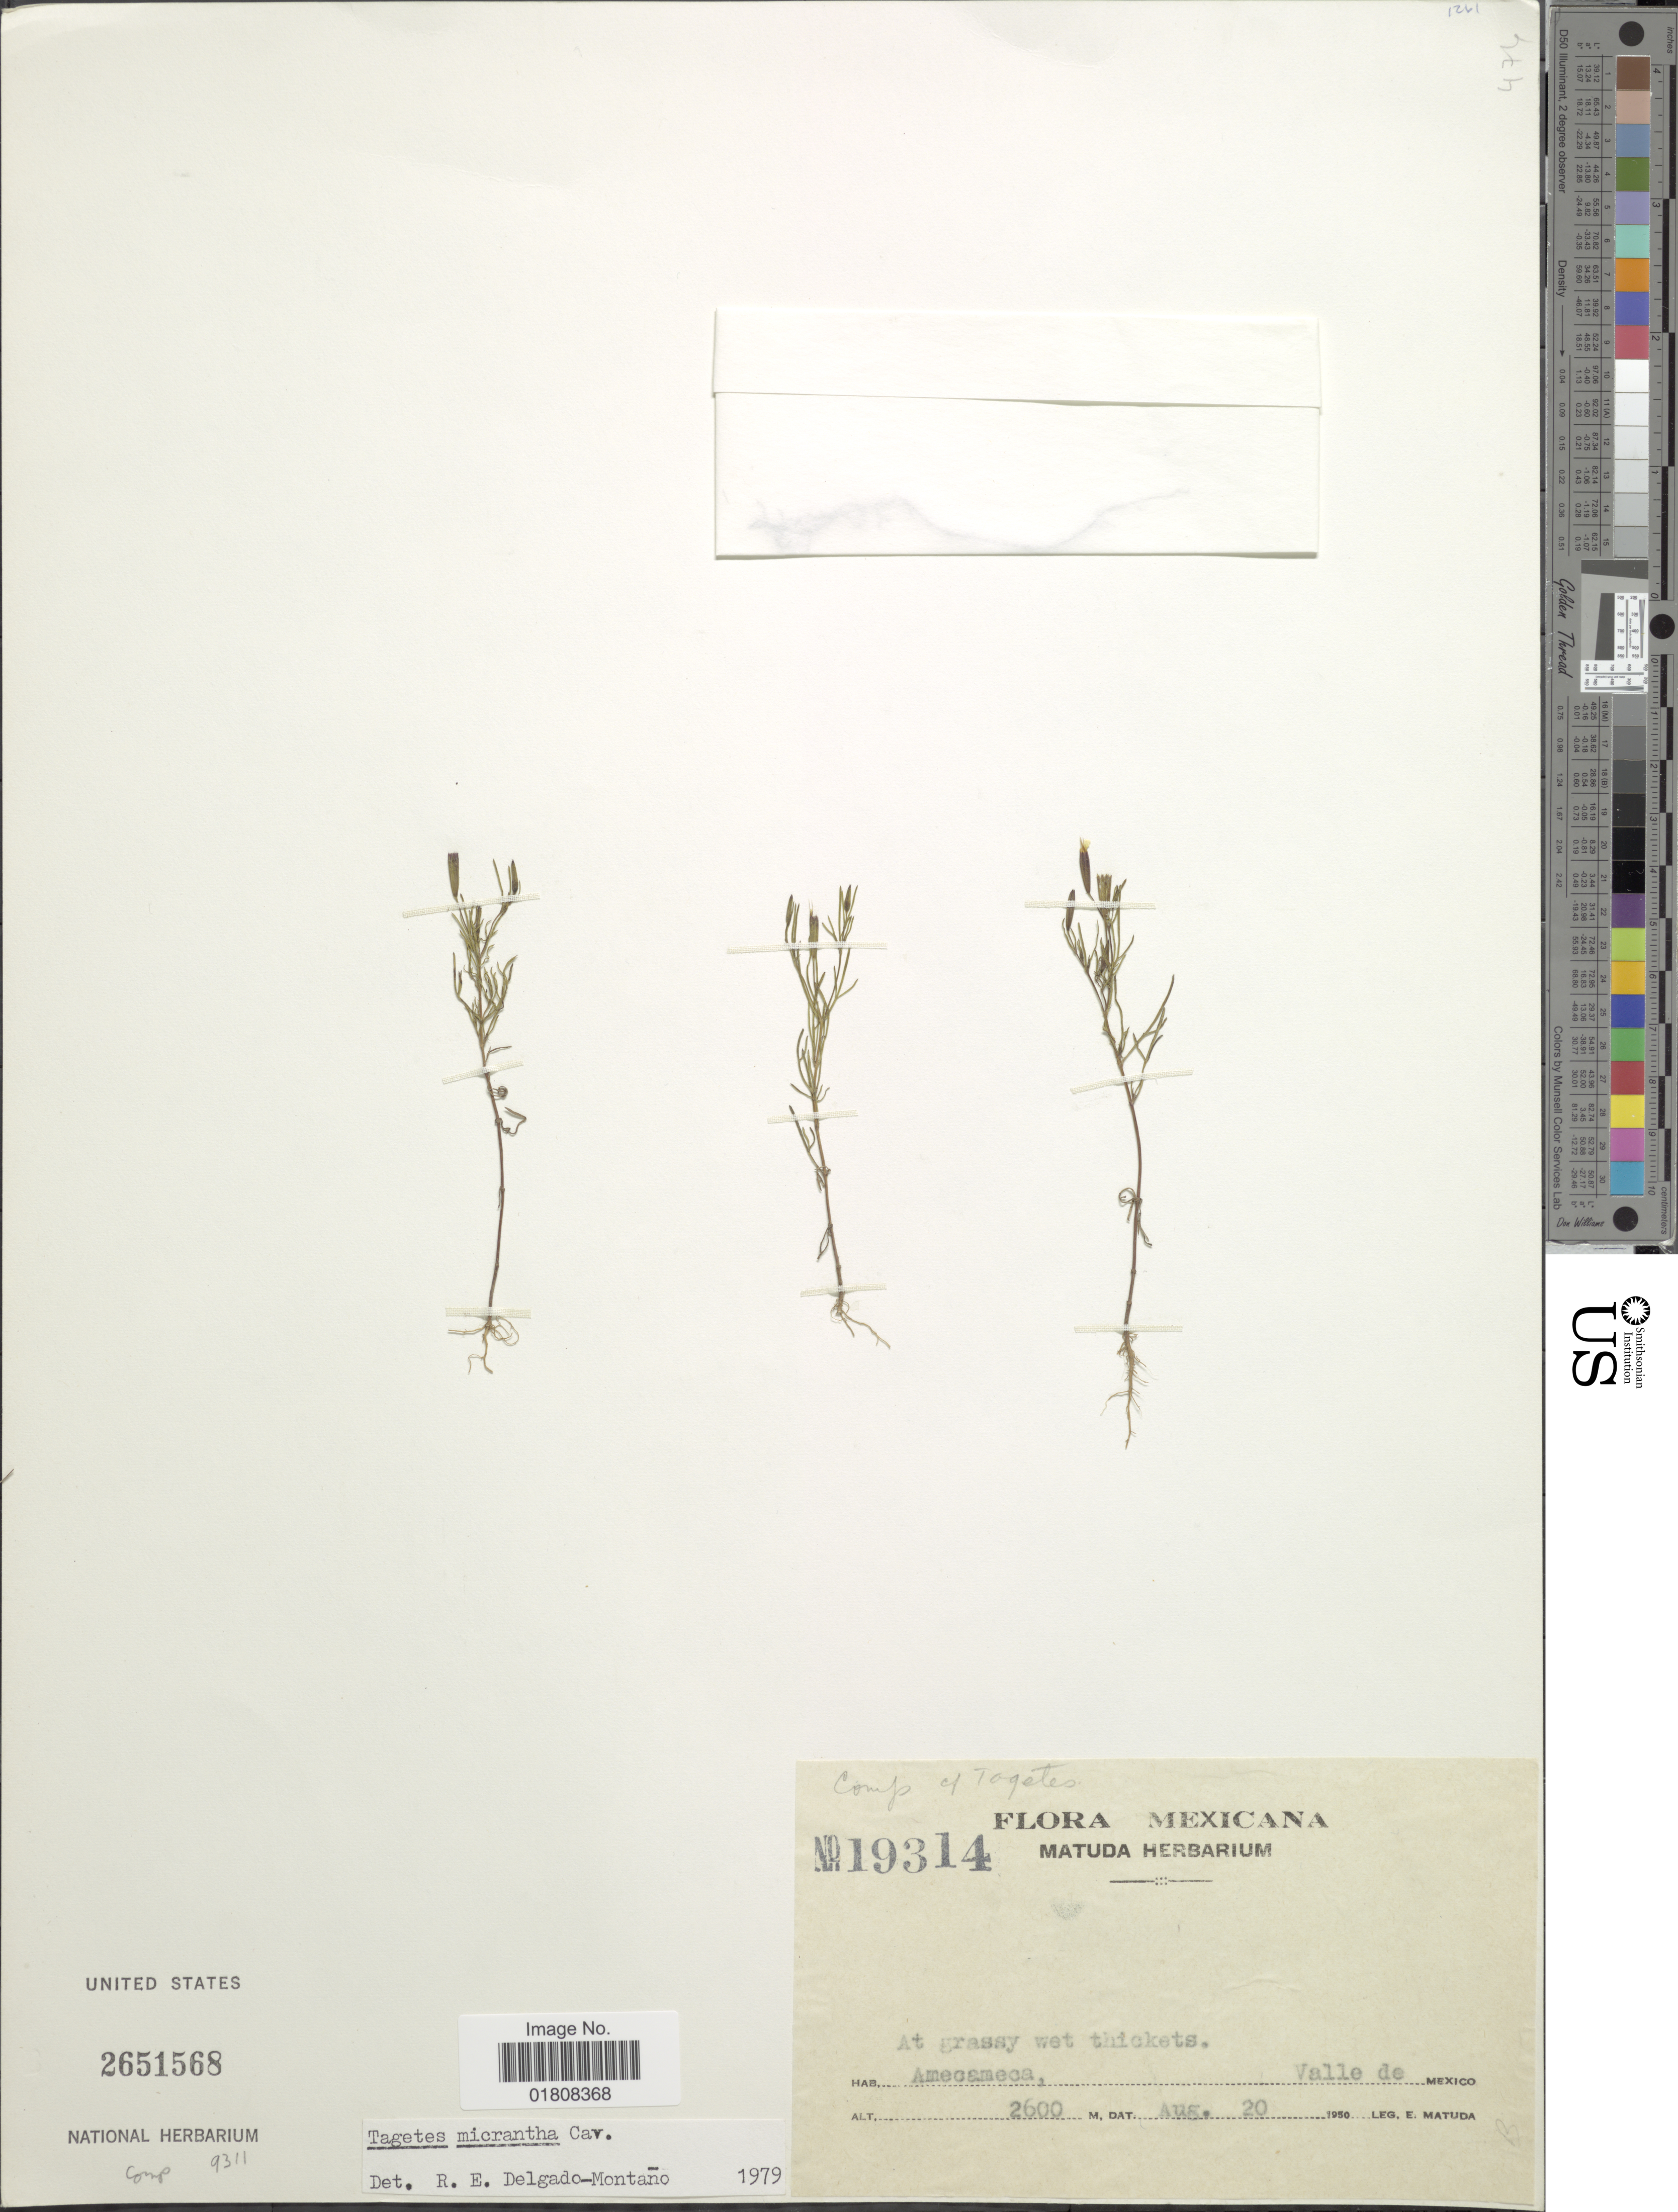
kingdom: Plantae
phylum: Tracheophyta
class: Magnoliopsida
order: Asterales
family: Asteraceae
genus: Tagetes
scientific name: Tagetes micrantha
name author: Cav.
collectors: E. Matuda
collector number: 19314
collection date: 1950-08-20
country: Mexico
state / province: México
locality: Amecameca, Valle de Mexico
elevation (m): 2600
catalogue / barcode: US 2651568